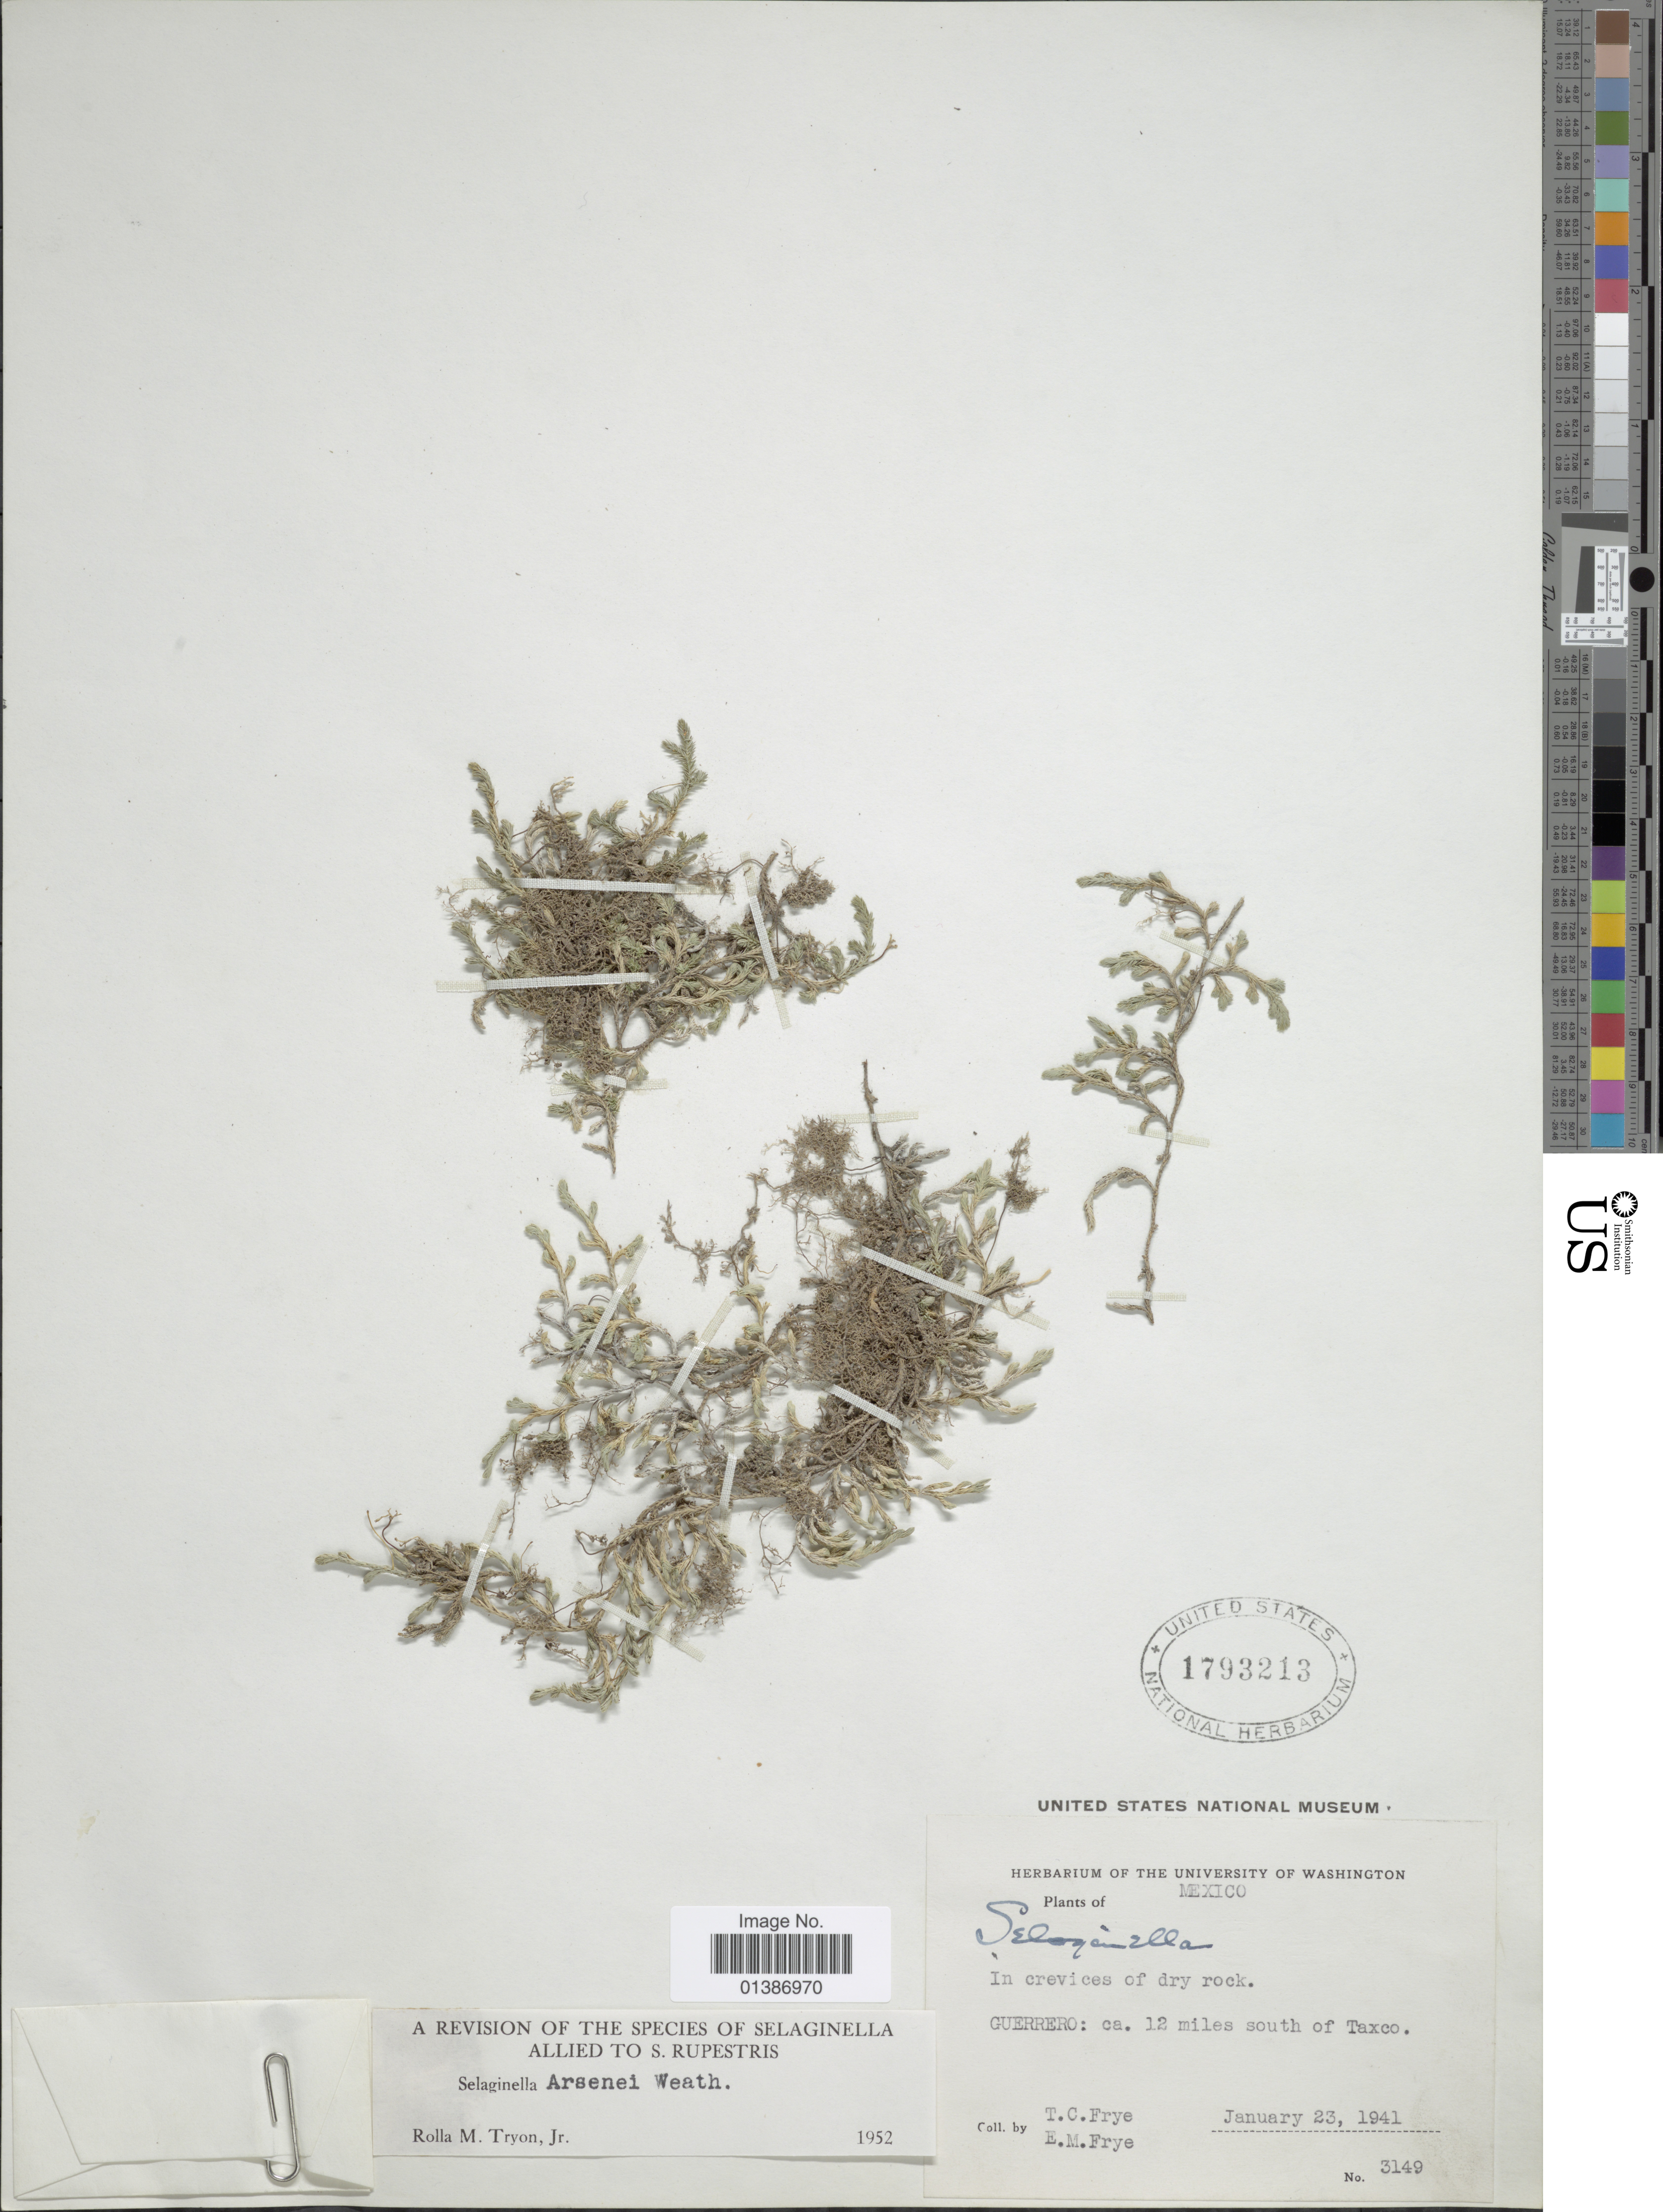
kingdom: Plantae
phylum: Tracheophyta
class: Lycopodiopsida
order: Selaginellales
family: Selaginellaceae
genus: Selaginella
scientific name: Selaginella arsenei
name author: Weath.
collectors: T. C. Frye & E. Frye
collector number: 3149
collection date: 1941-01-23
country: Mexico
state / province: Guerrero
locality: Ca. 12 miles south of Taxco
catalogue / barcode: US 1793213